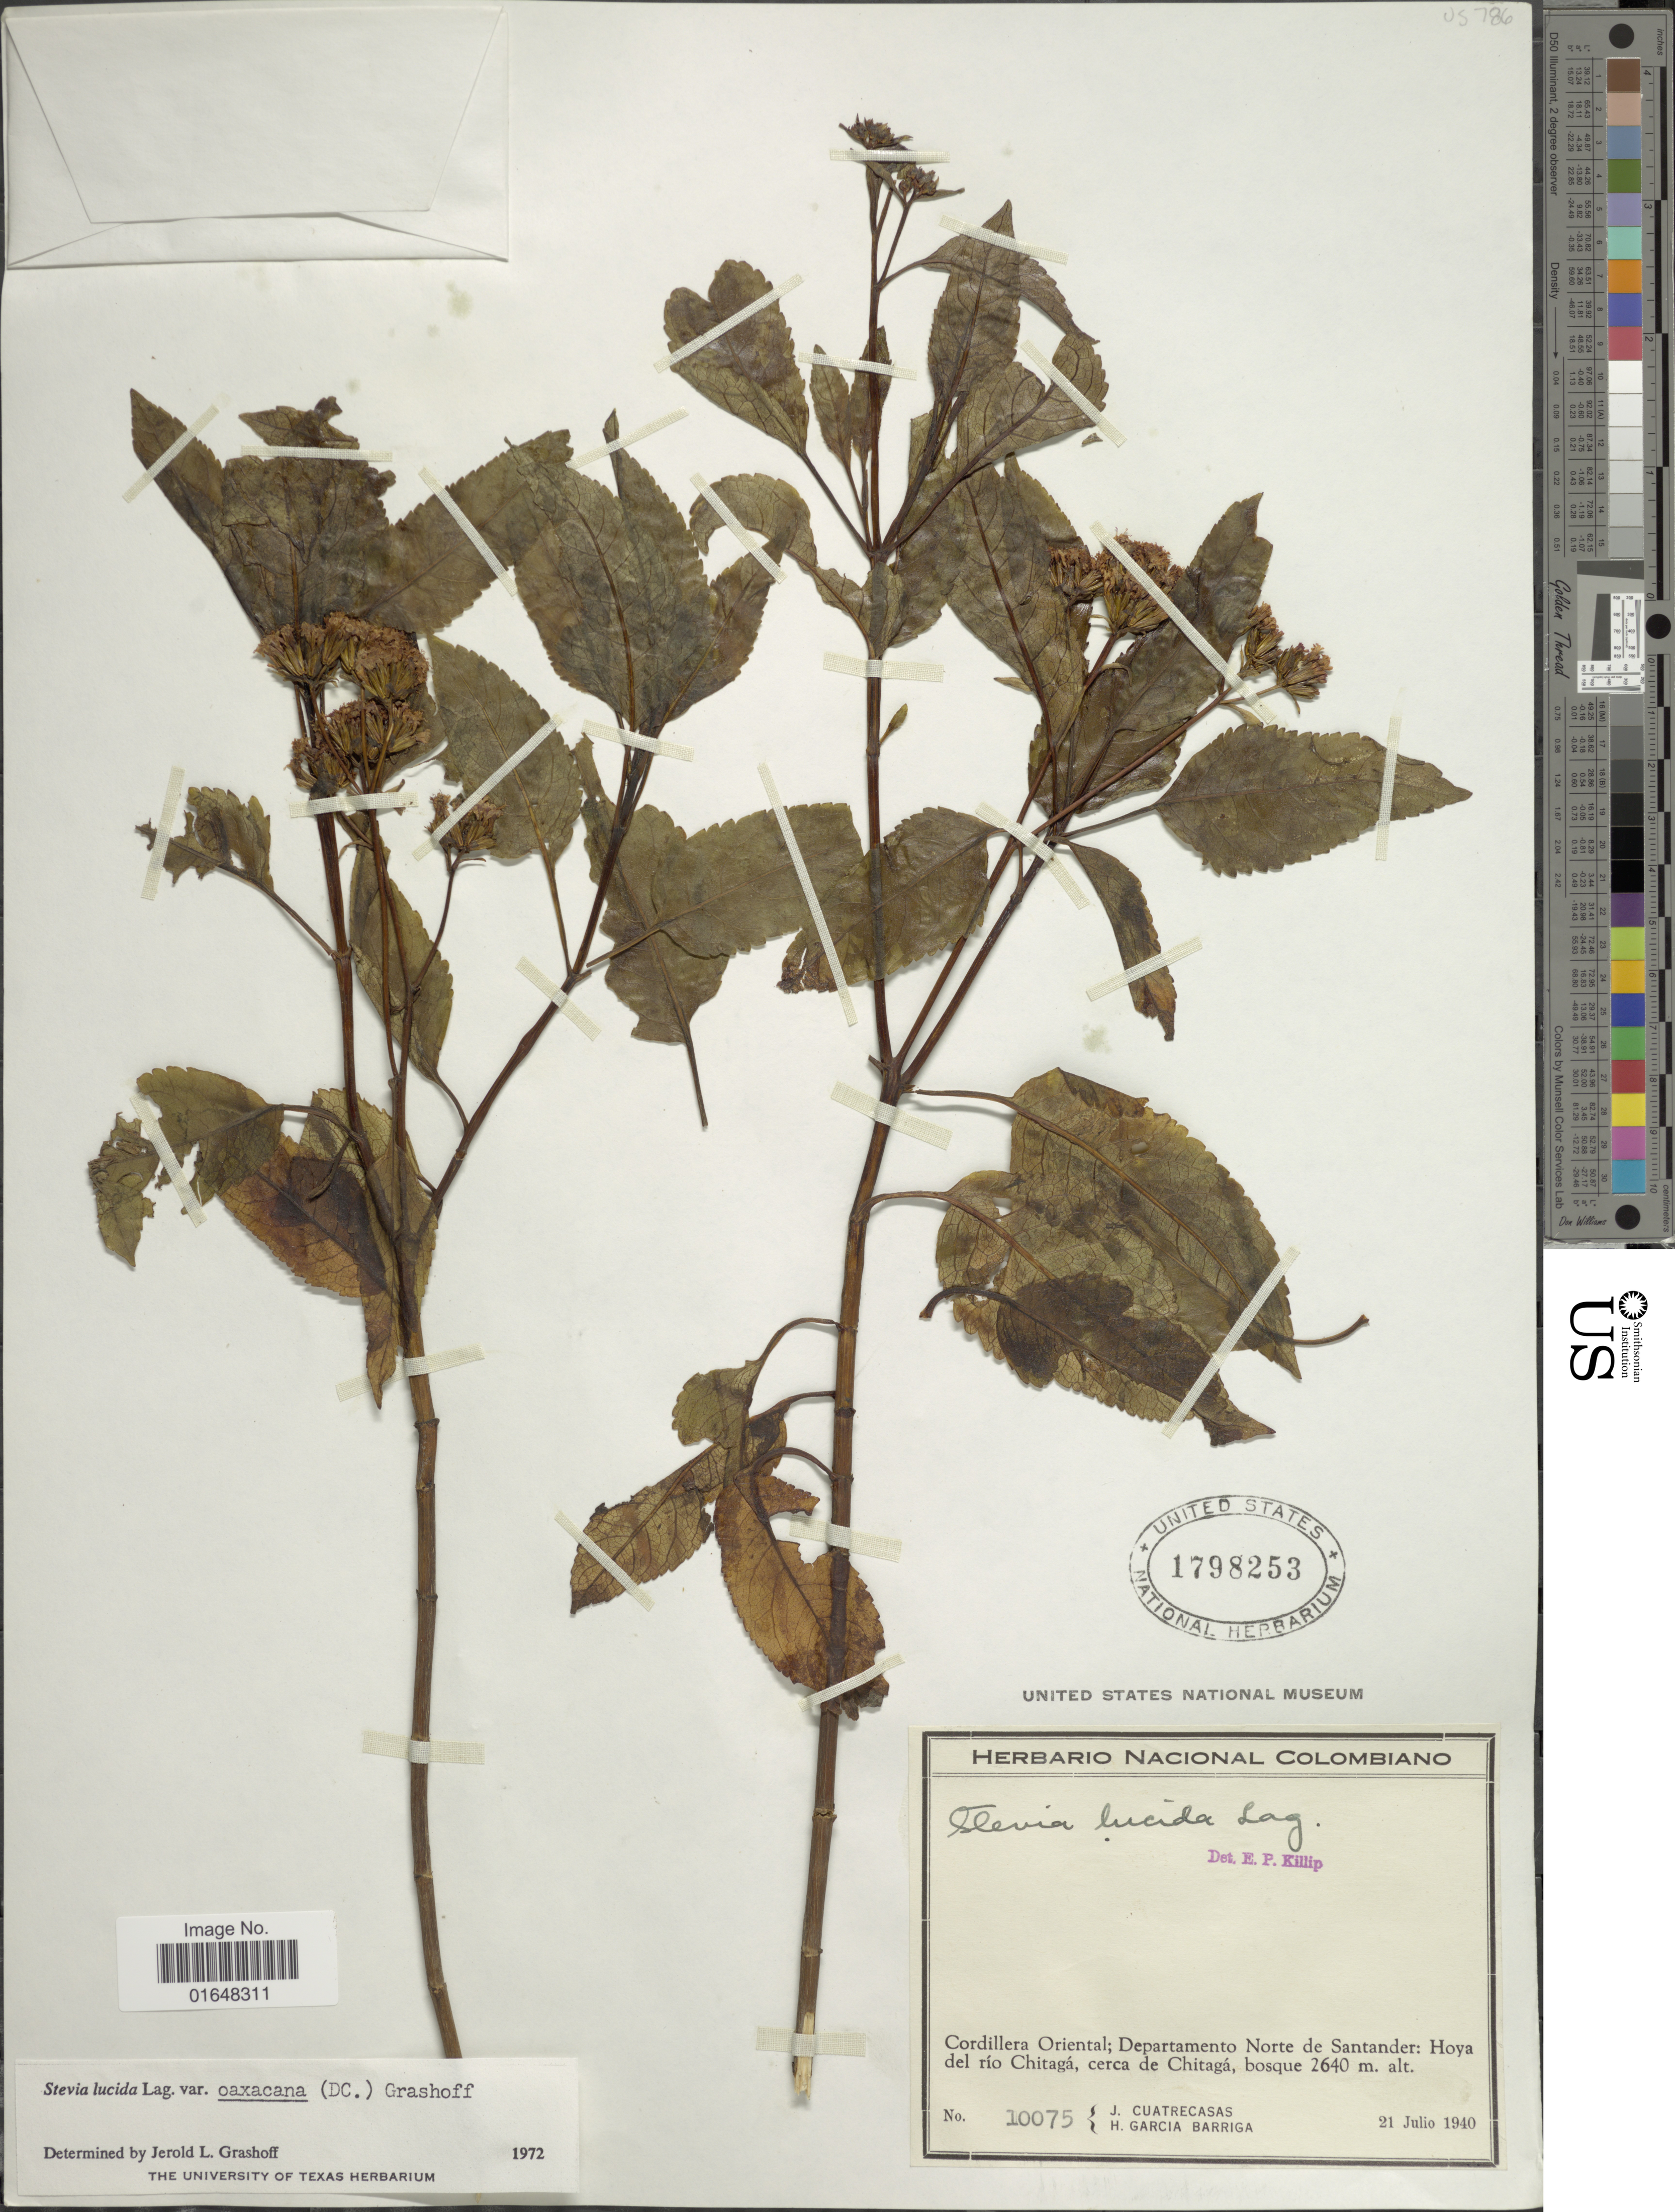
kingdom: Plantae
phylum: Tracheophyta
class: Magnoliopsida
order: Asterales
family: Asteraceae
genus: Stevia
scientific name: Stevia lucida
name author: Lag.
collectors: J. Cuatrecasas & H. García Barriga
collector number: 10075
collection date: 1940-07-21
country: Colombia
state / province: Norte de Santander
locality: Cordillera Oriental; Departamento Norte de Santander; Hoya del río Chitagá, cerca de Chitagá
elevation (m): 2640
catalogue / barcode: US 1798253